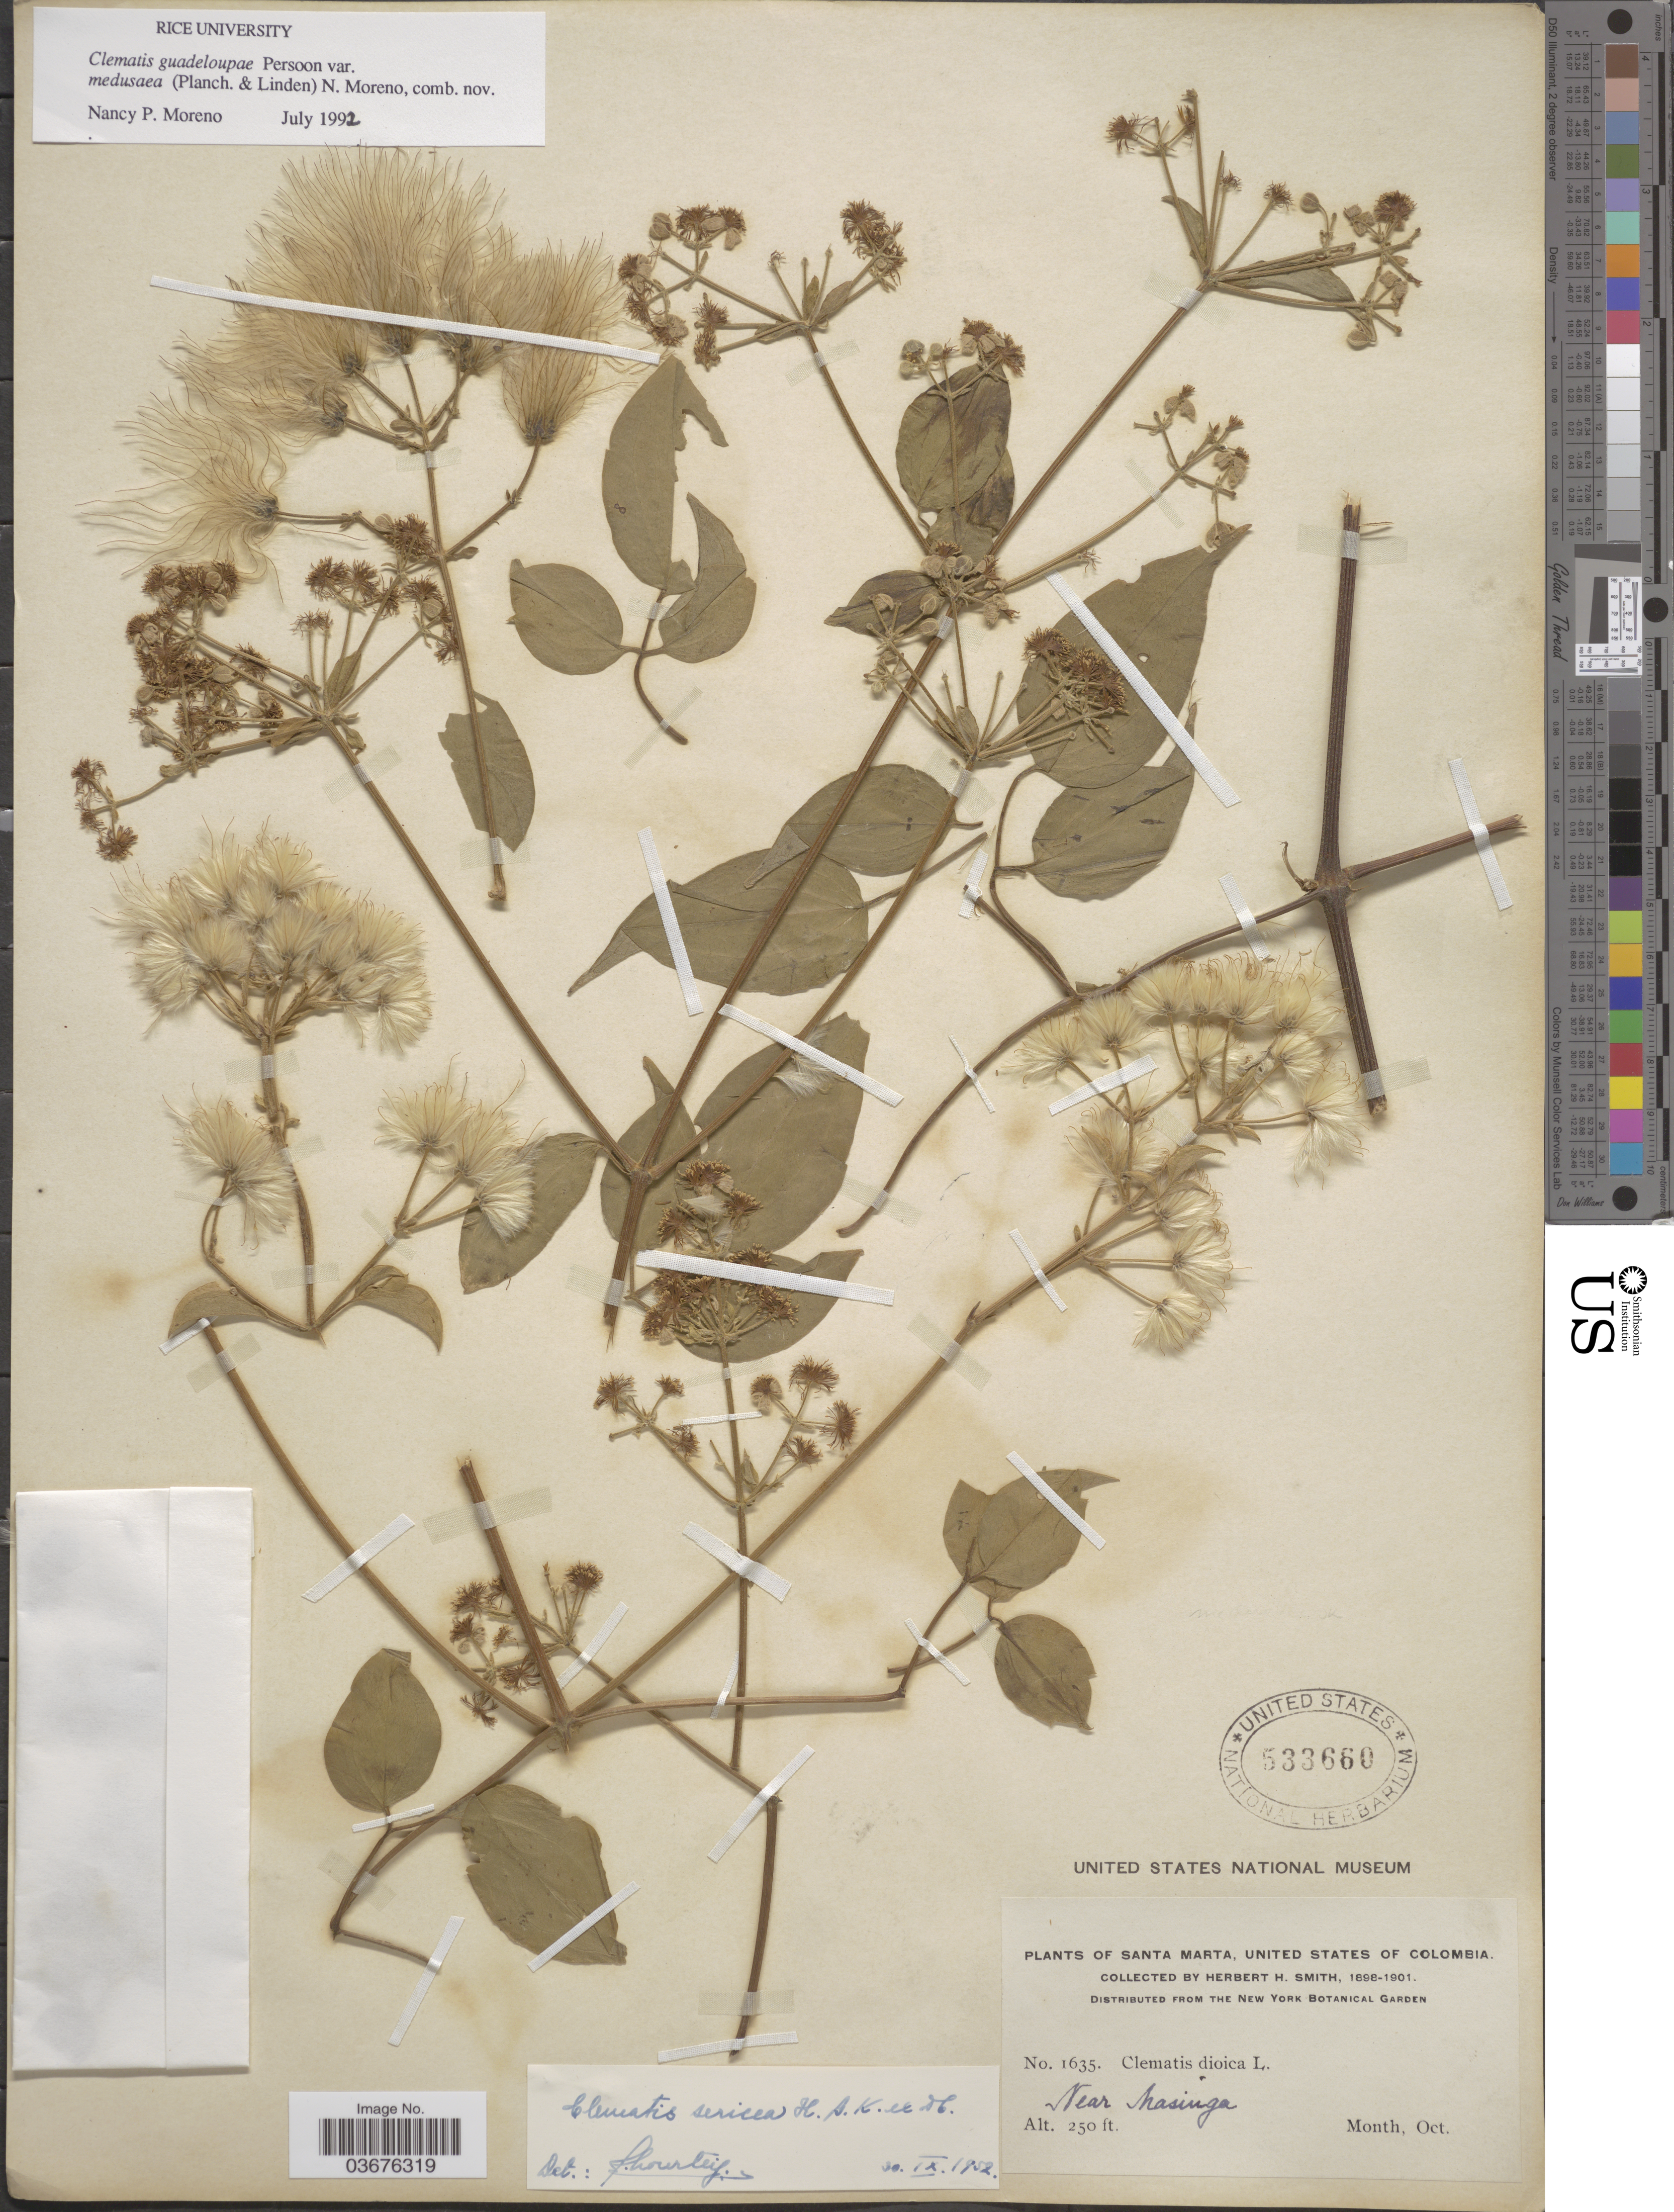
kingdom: Plantae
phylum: Tracheophyta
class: Magnoliopsida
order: Ranunculales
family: Ranunculaceae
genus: Clematis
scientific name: Clematis guadeloupae var. medusaea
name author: (Planch. & Linden) N.P. Moreno ex P.E. Berry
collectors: Herbert H. Smith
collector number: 1635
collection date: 1898-10/1901-10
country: Colombia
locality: Santa Marta, United States of Colombia. Near Masinga.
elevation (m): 76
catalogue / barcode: US 533660